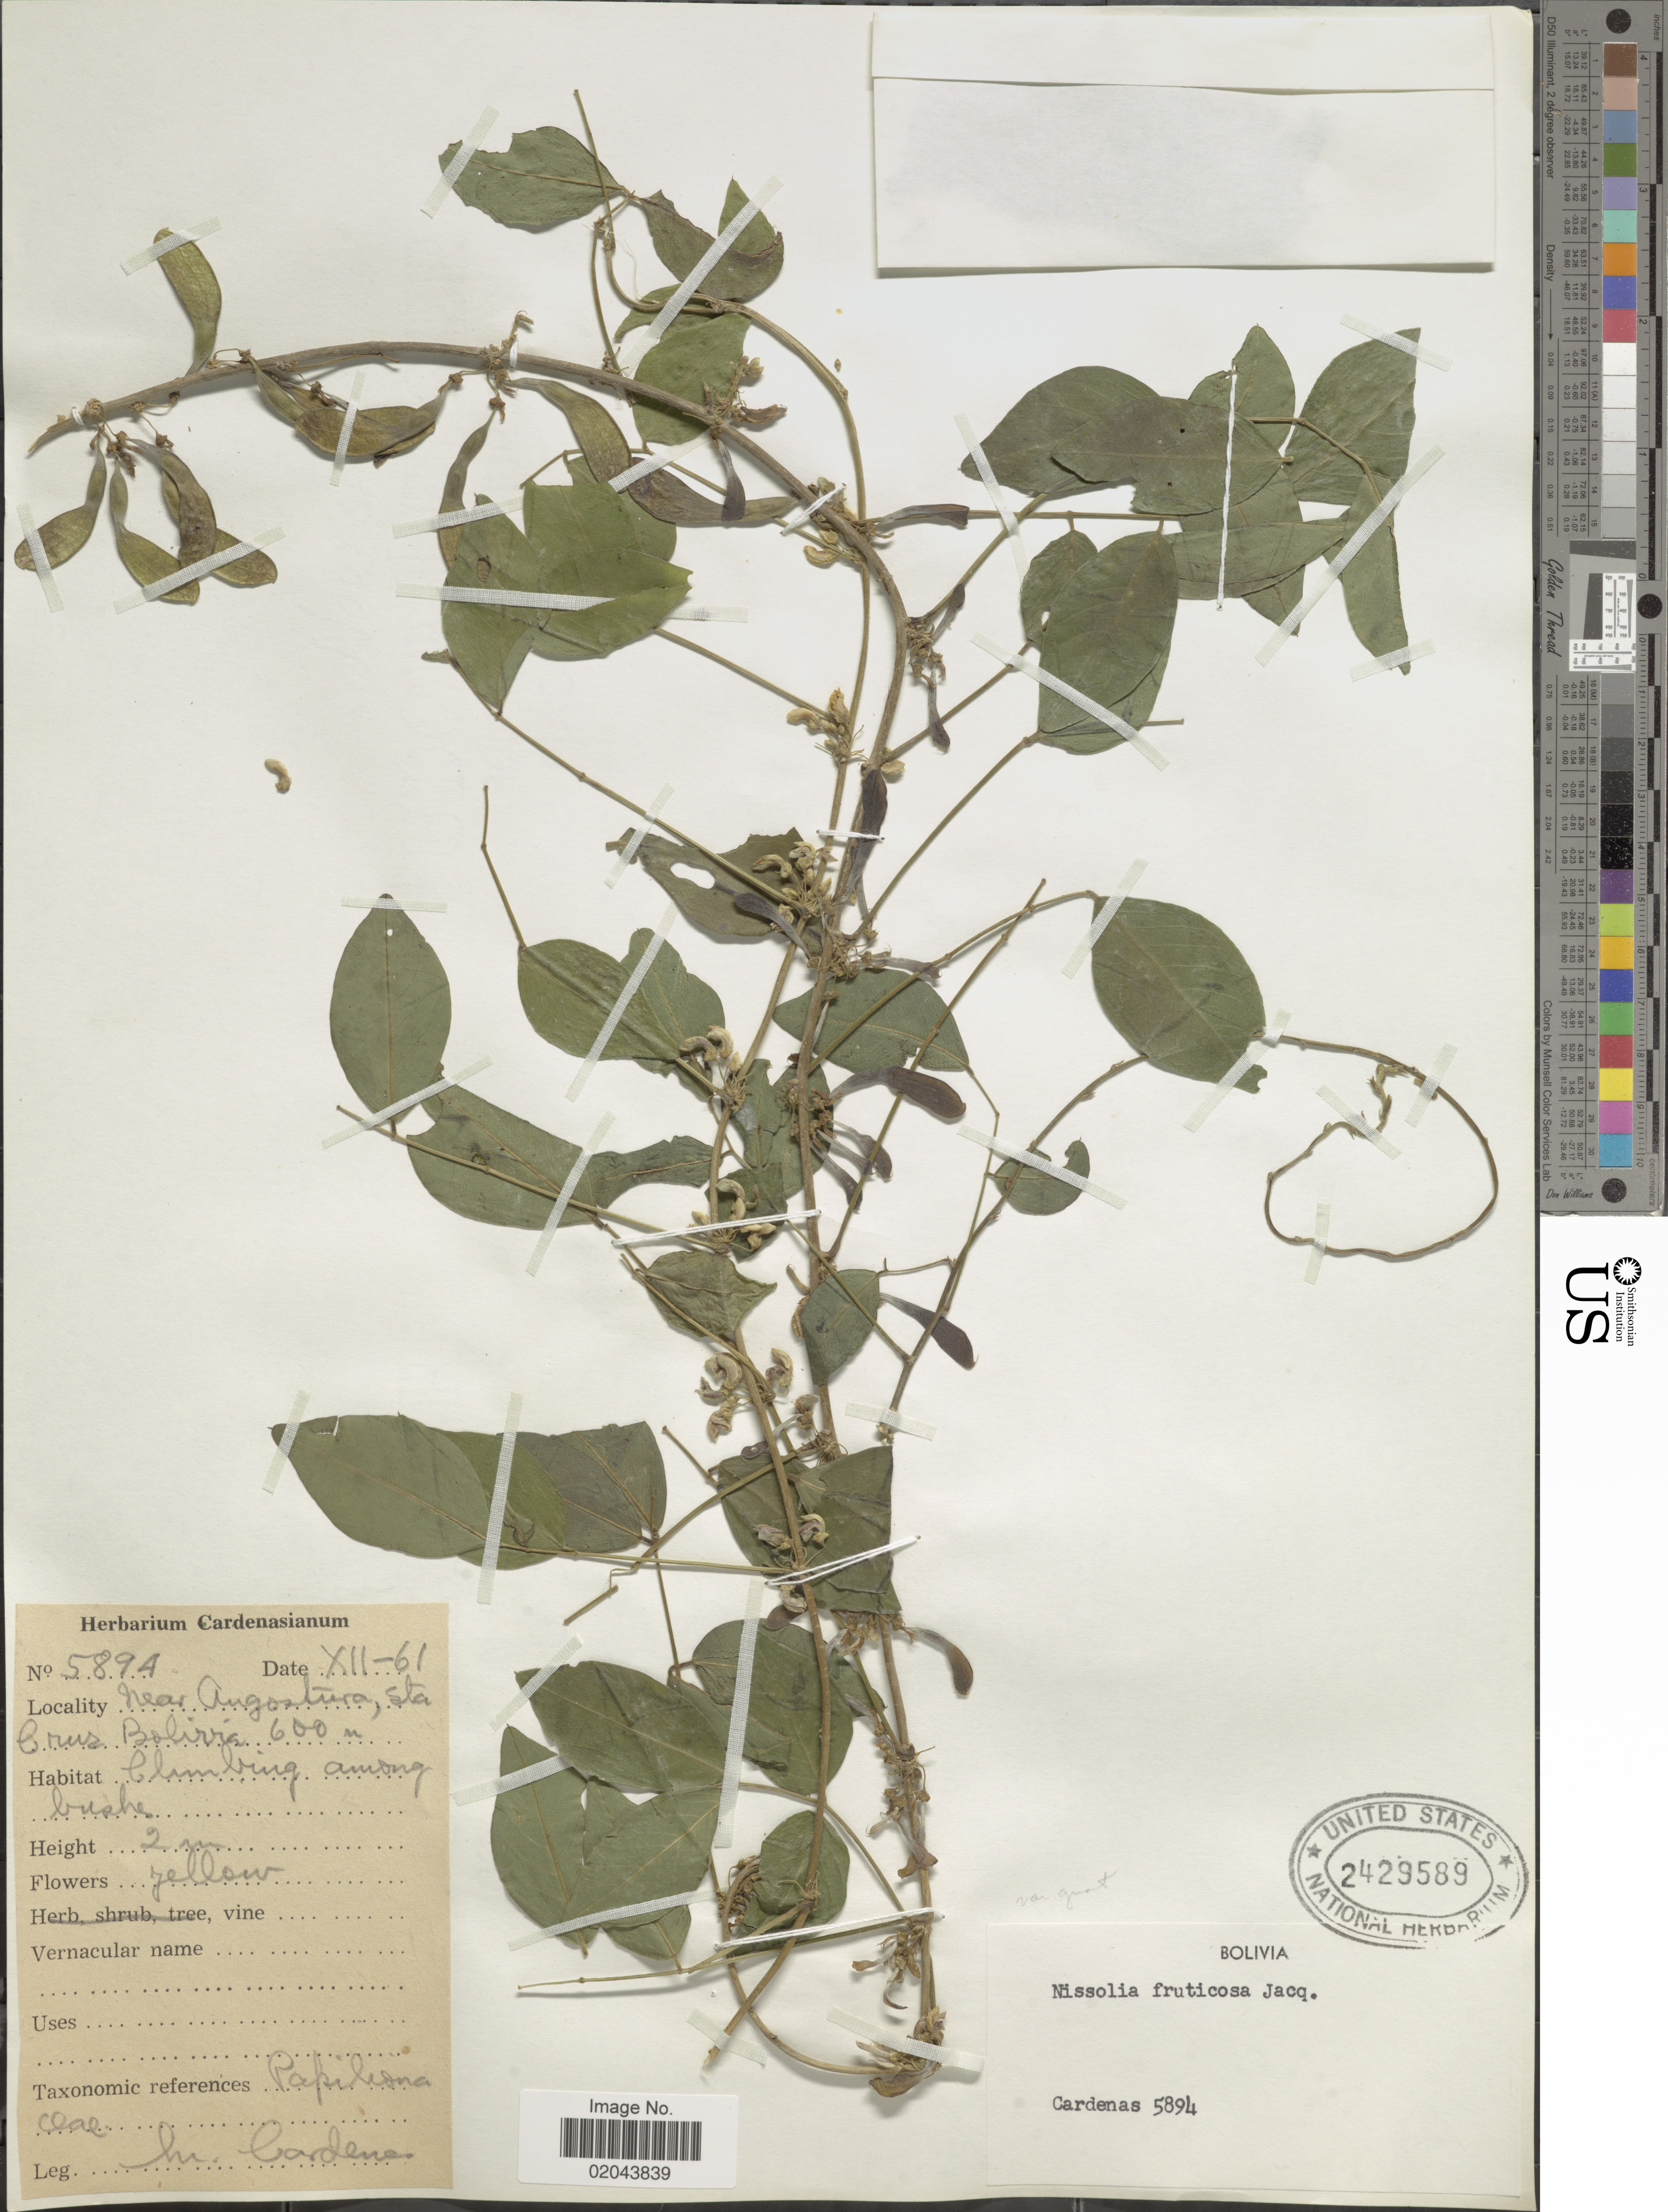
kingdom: Plantae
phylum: Tracheophyta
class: Magnoliopsida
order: Fabales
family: Fabaceae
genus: Nissolia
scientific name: Nissolia fruticosa var. guatemalensis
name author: (Rose) Rudd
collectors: M. Cárdenas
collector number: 5894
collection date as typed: Transcribed d/m/y: /12/61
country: Bolivia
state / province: Santa Cruz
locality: Near Angostura.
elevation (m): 600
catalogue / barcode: US 2429589